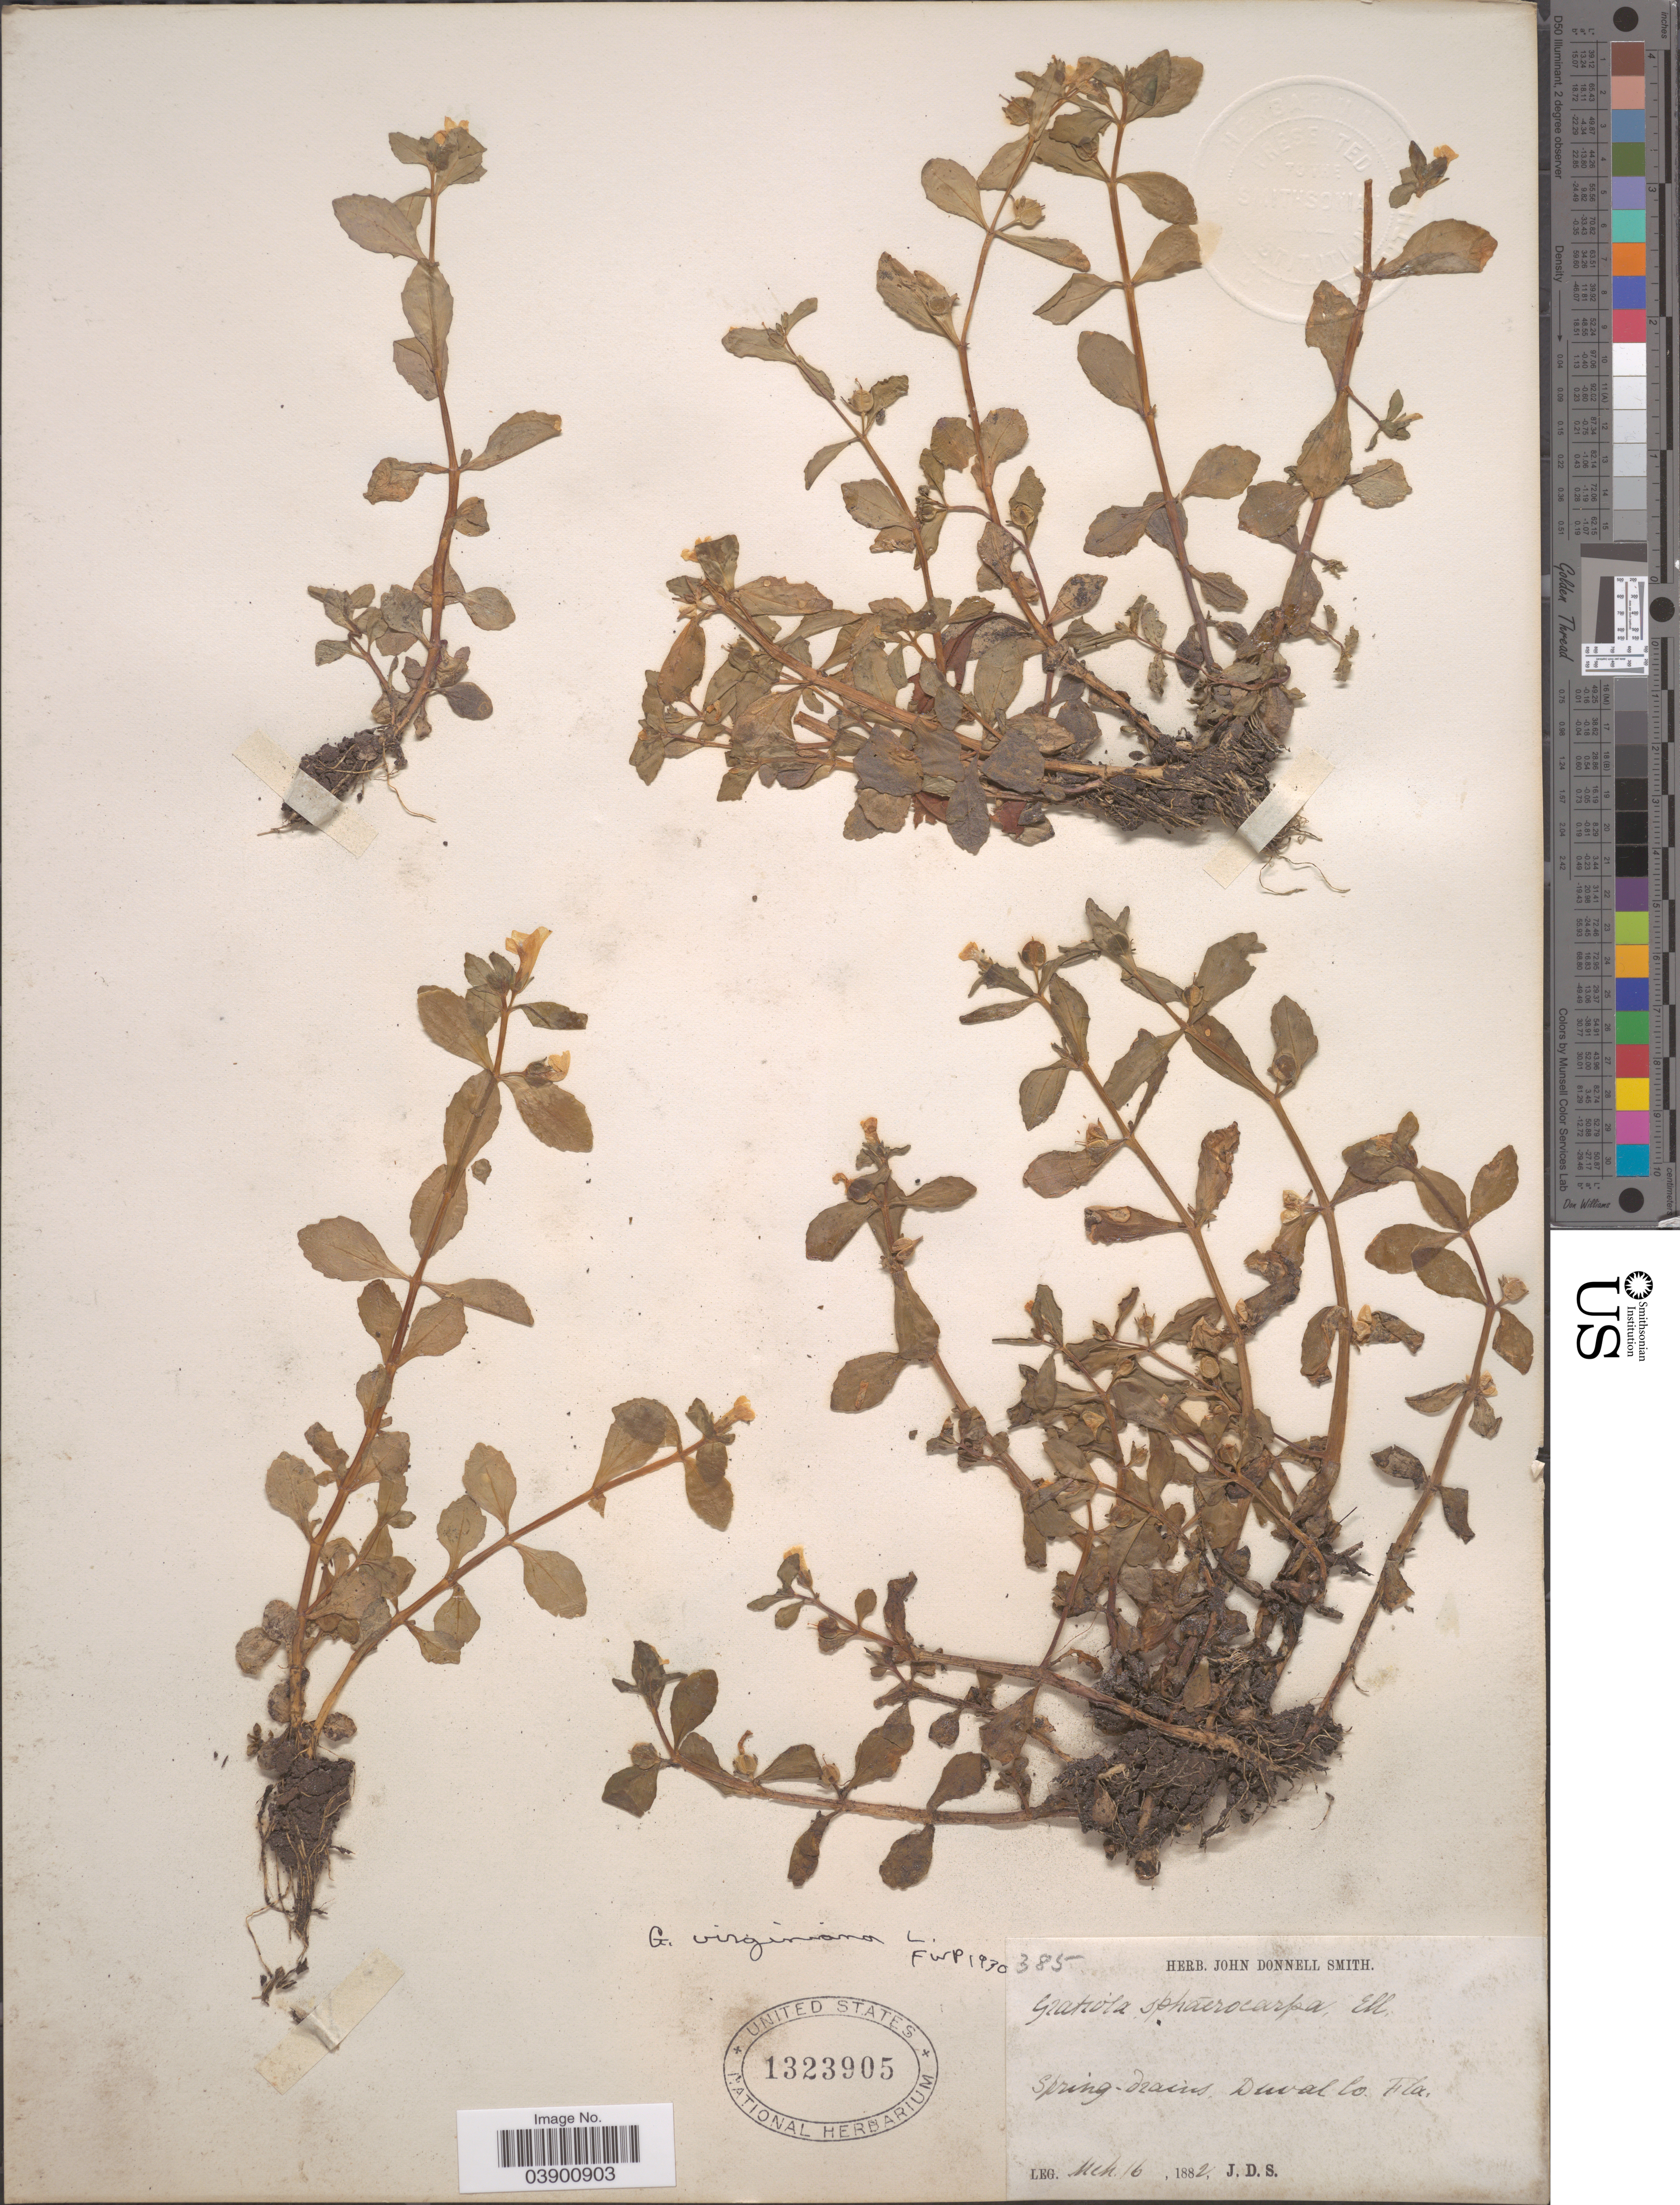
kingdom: Plantae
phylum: Tracheophyta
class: Magnoliopsida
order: Lamiales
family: Plantaginaceae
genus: Gratiola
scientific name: Gratiola virginiana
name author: L.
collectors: J. Donnell Smith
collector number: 385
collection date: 1882-03-16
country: United States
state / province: Florida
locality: Spring-drains. Duval Co.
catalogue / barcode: US 1323905